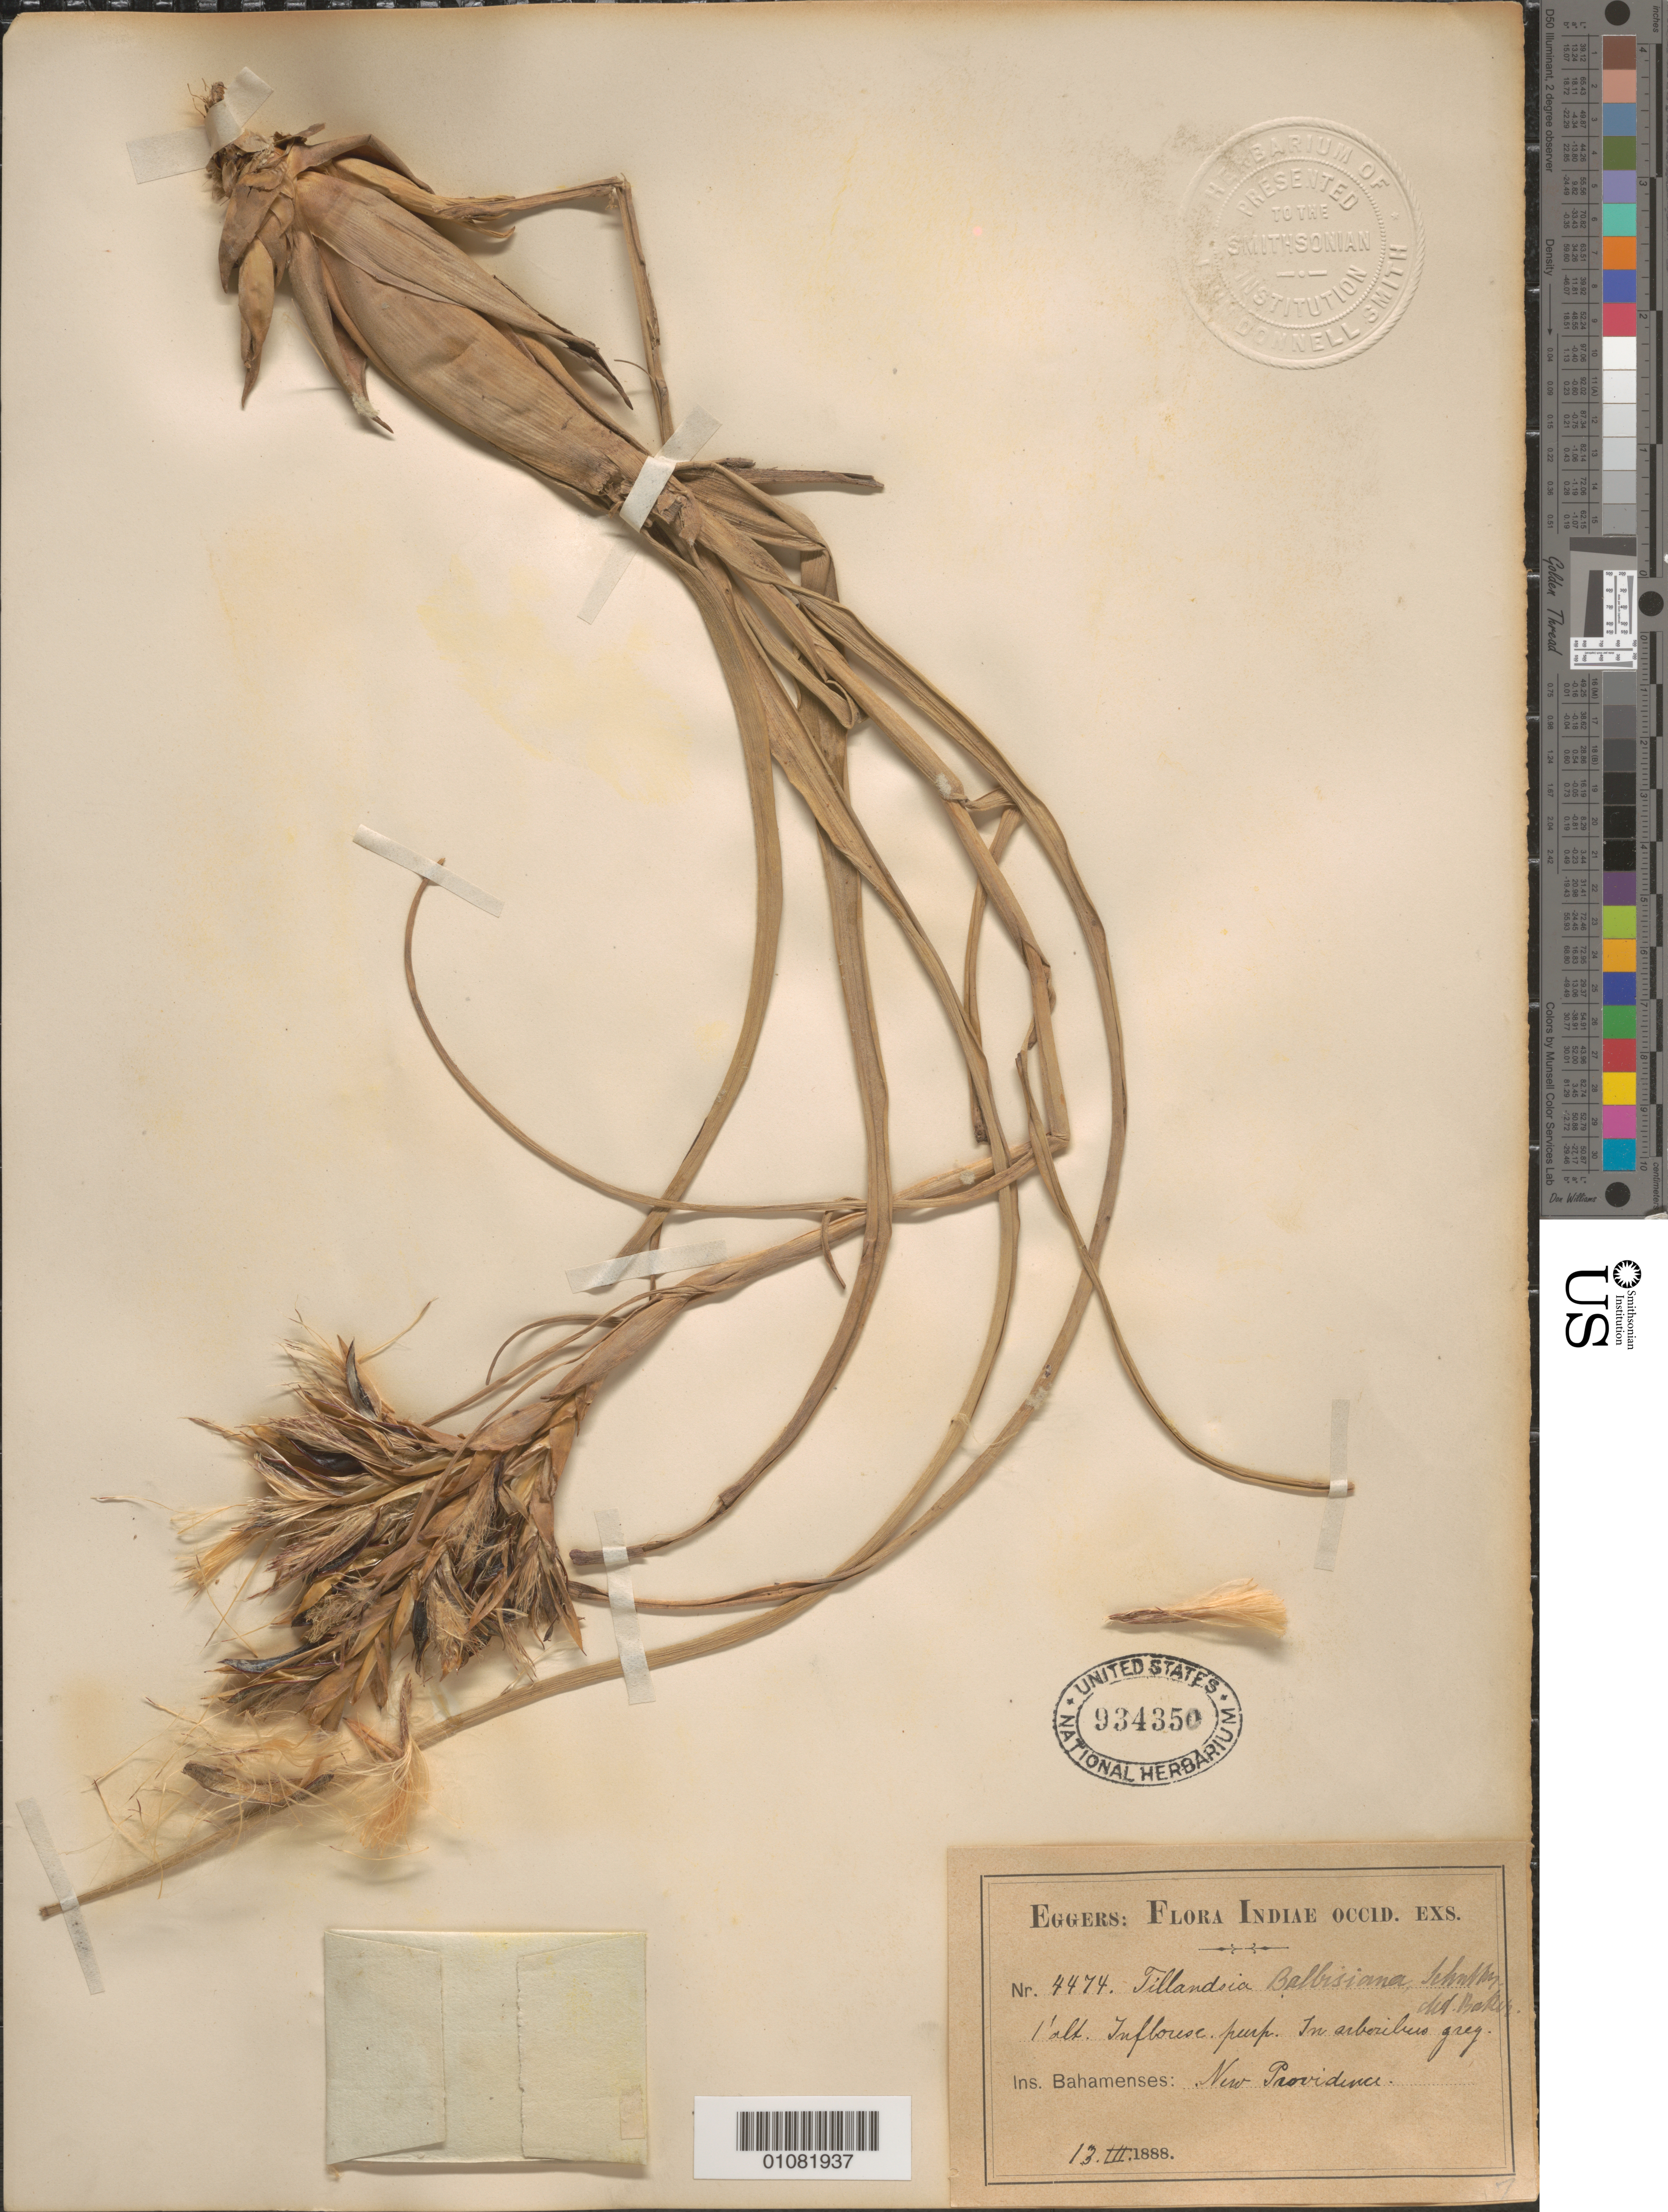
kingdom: Plantae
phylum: Tracheophyta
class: Liliopsida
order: Poales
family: Bromeliaceae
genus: Tillandsia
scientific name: Tillandsia balbisiana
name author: Schult. f.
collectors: H. F. A. von Eggers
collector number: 4474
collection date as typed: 13 Mar 1888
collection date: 1888-03-13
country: Bahamas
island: New Providence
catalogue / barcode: US 934350